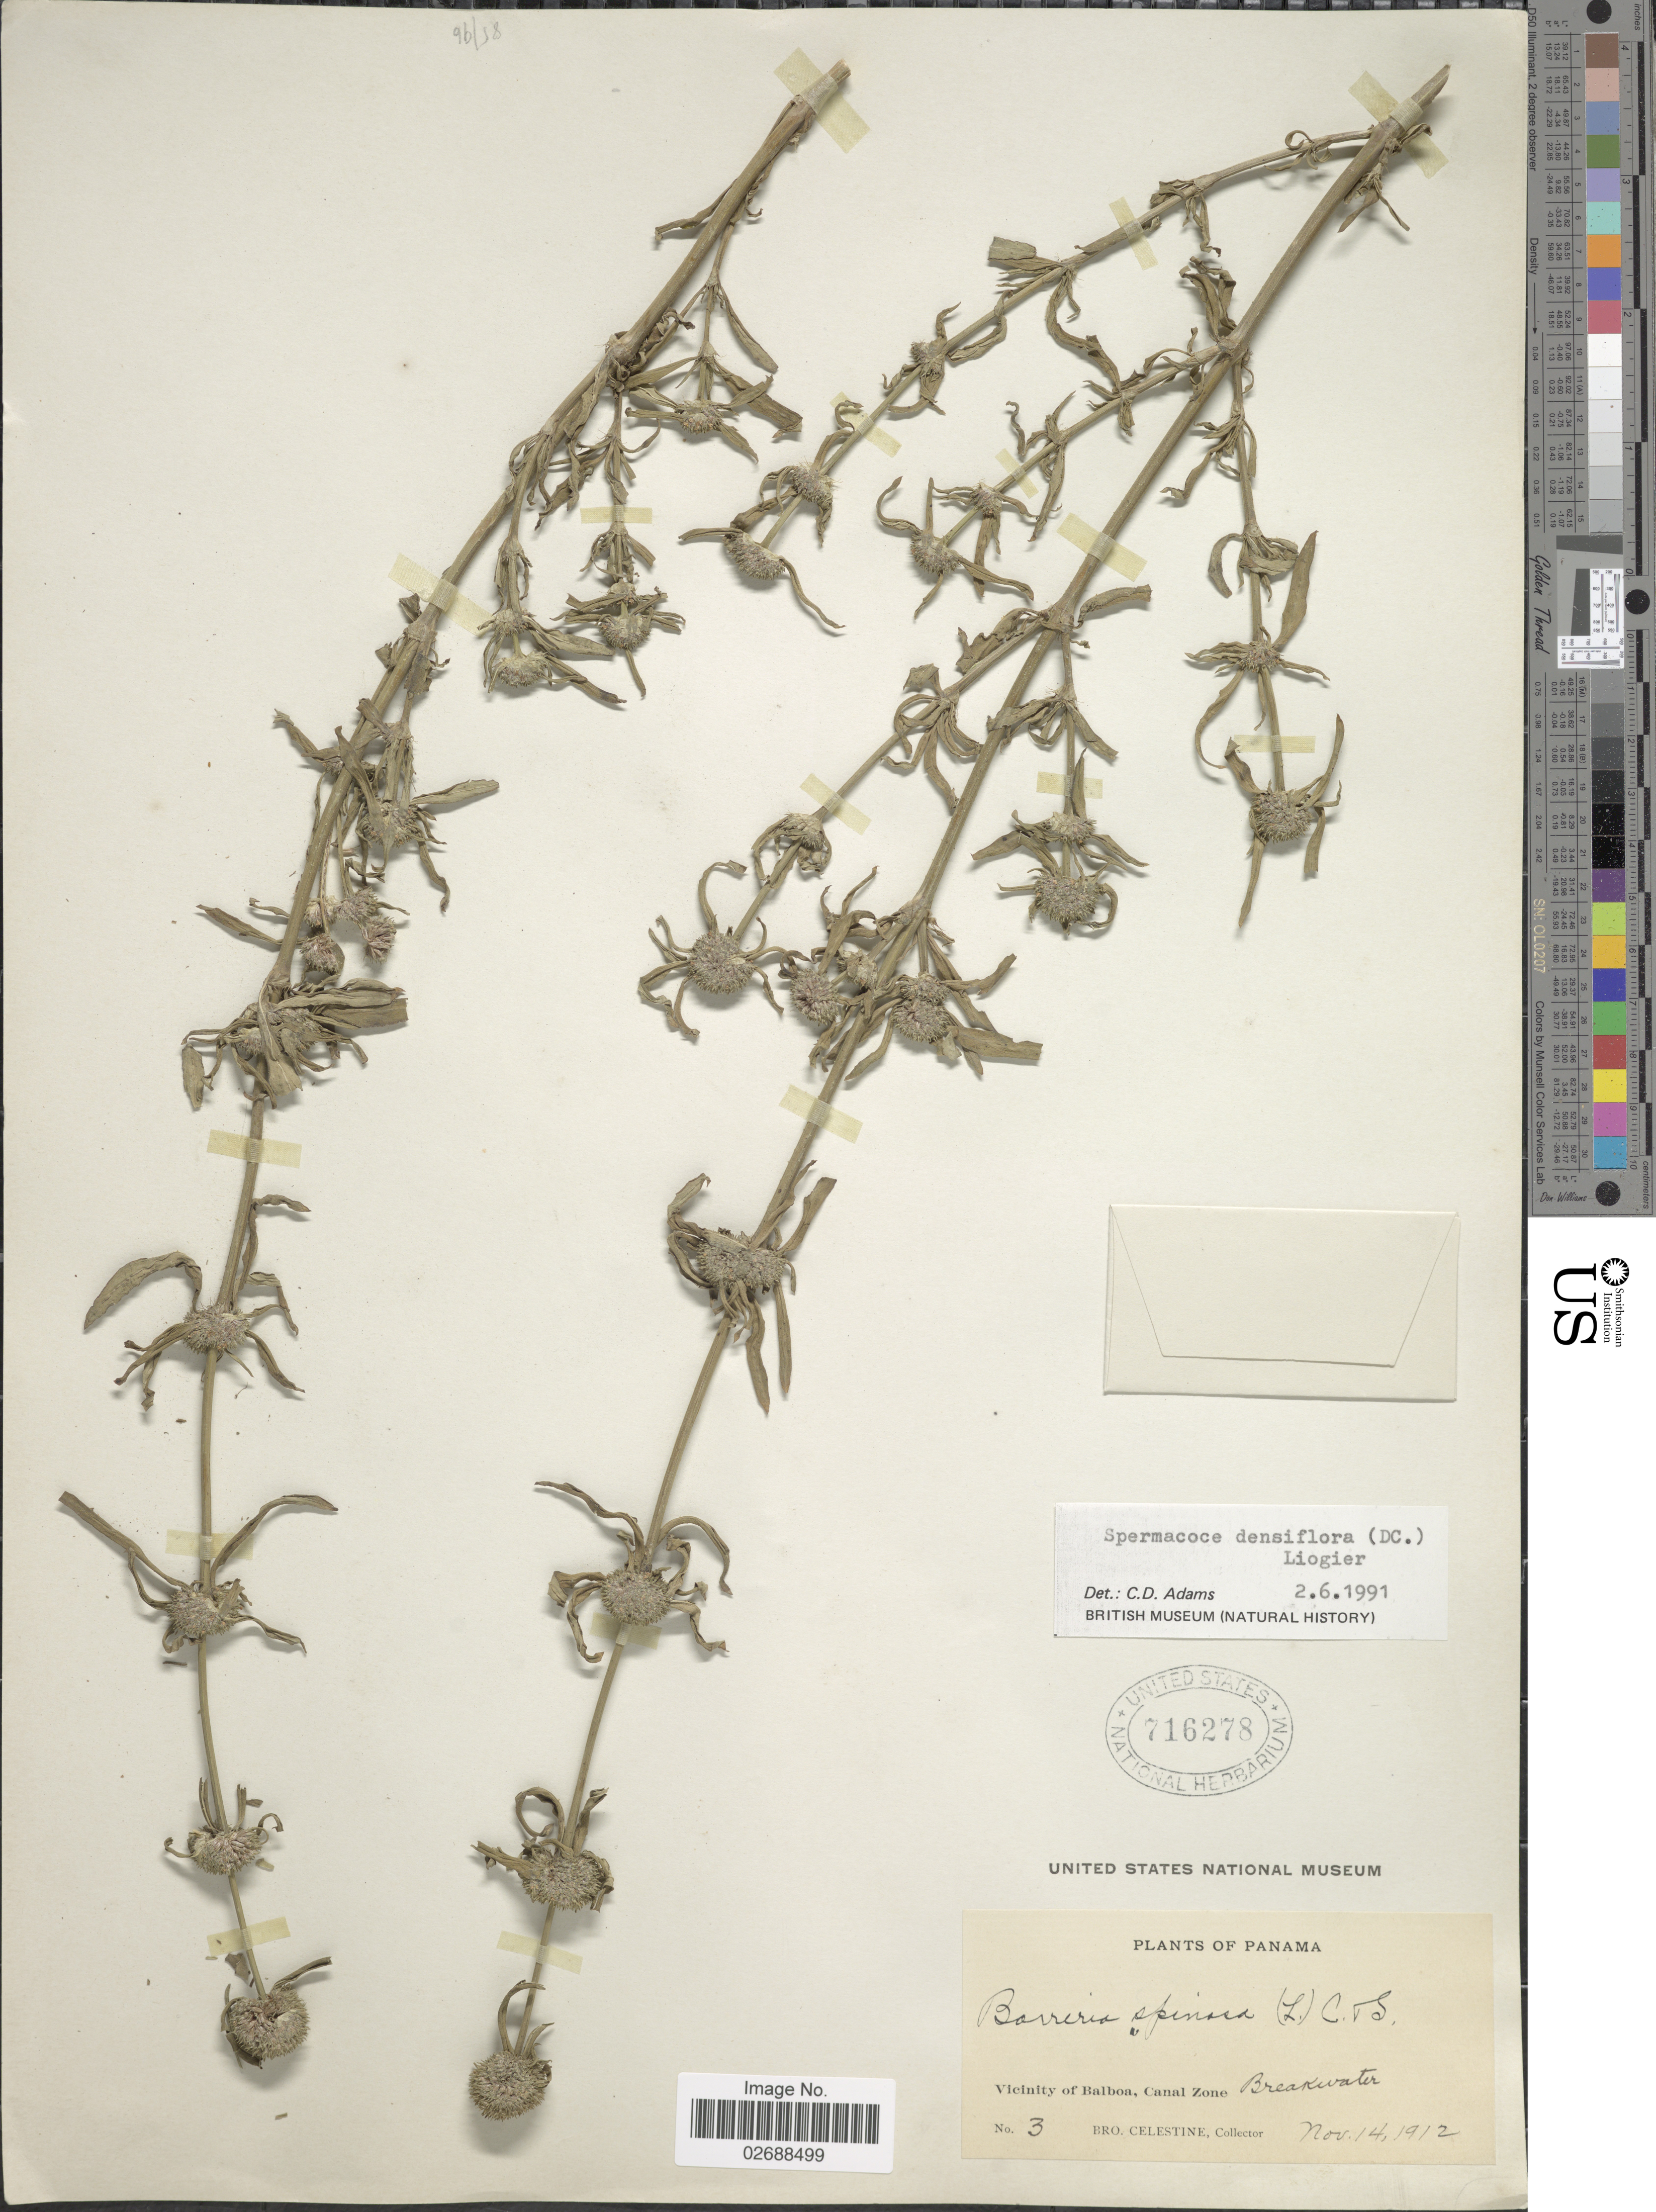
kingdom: Plantae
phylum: Tracheophyta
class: Magnoliopsida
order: Gentianales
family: Rubiaceae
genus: Spermacoce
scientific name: Spermacoce densiflora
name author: (DC.) Alain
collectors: B. Celestine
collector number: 3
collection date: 1912-11-14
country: Panama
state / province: Colón / Panamá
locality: Vicinity of Balboa, Canal Zone. Breakwater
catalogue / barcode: US 716278